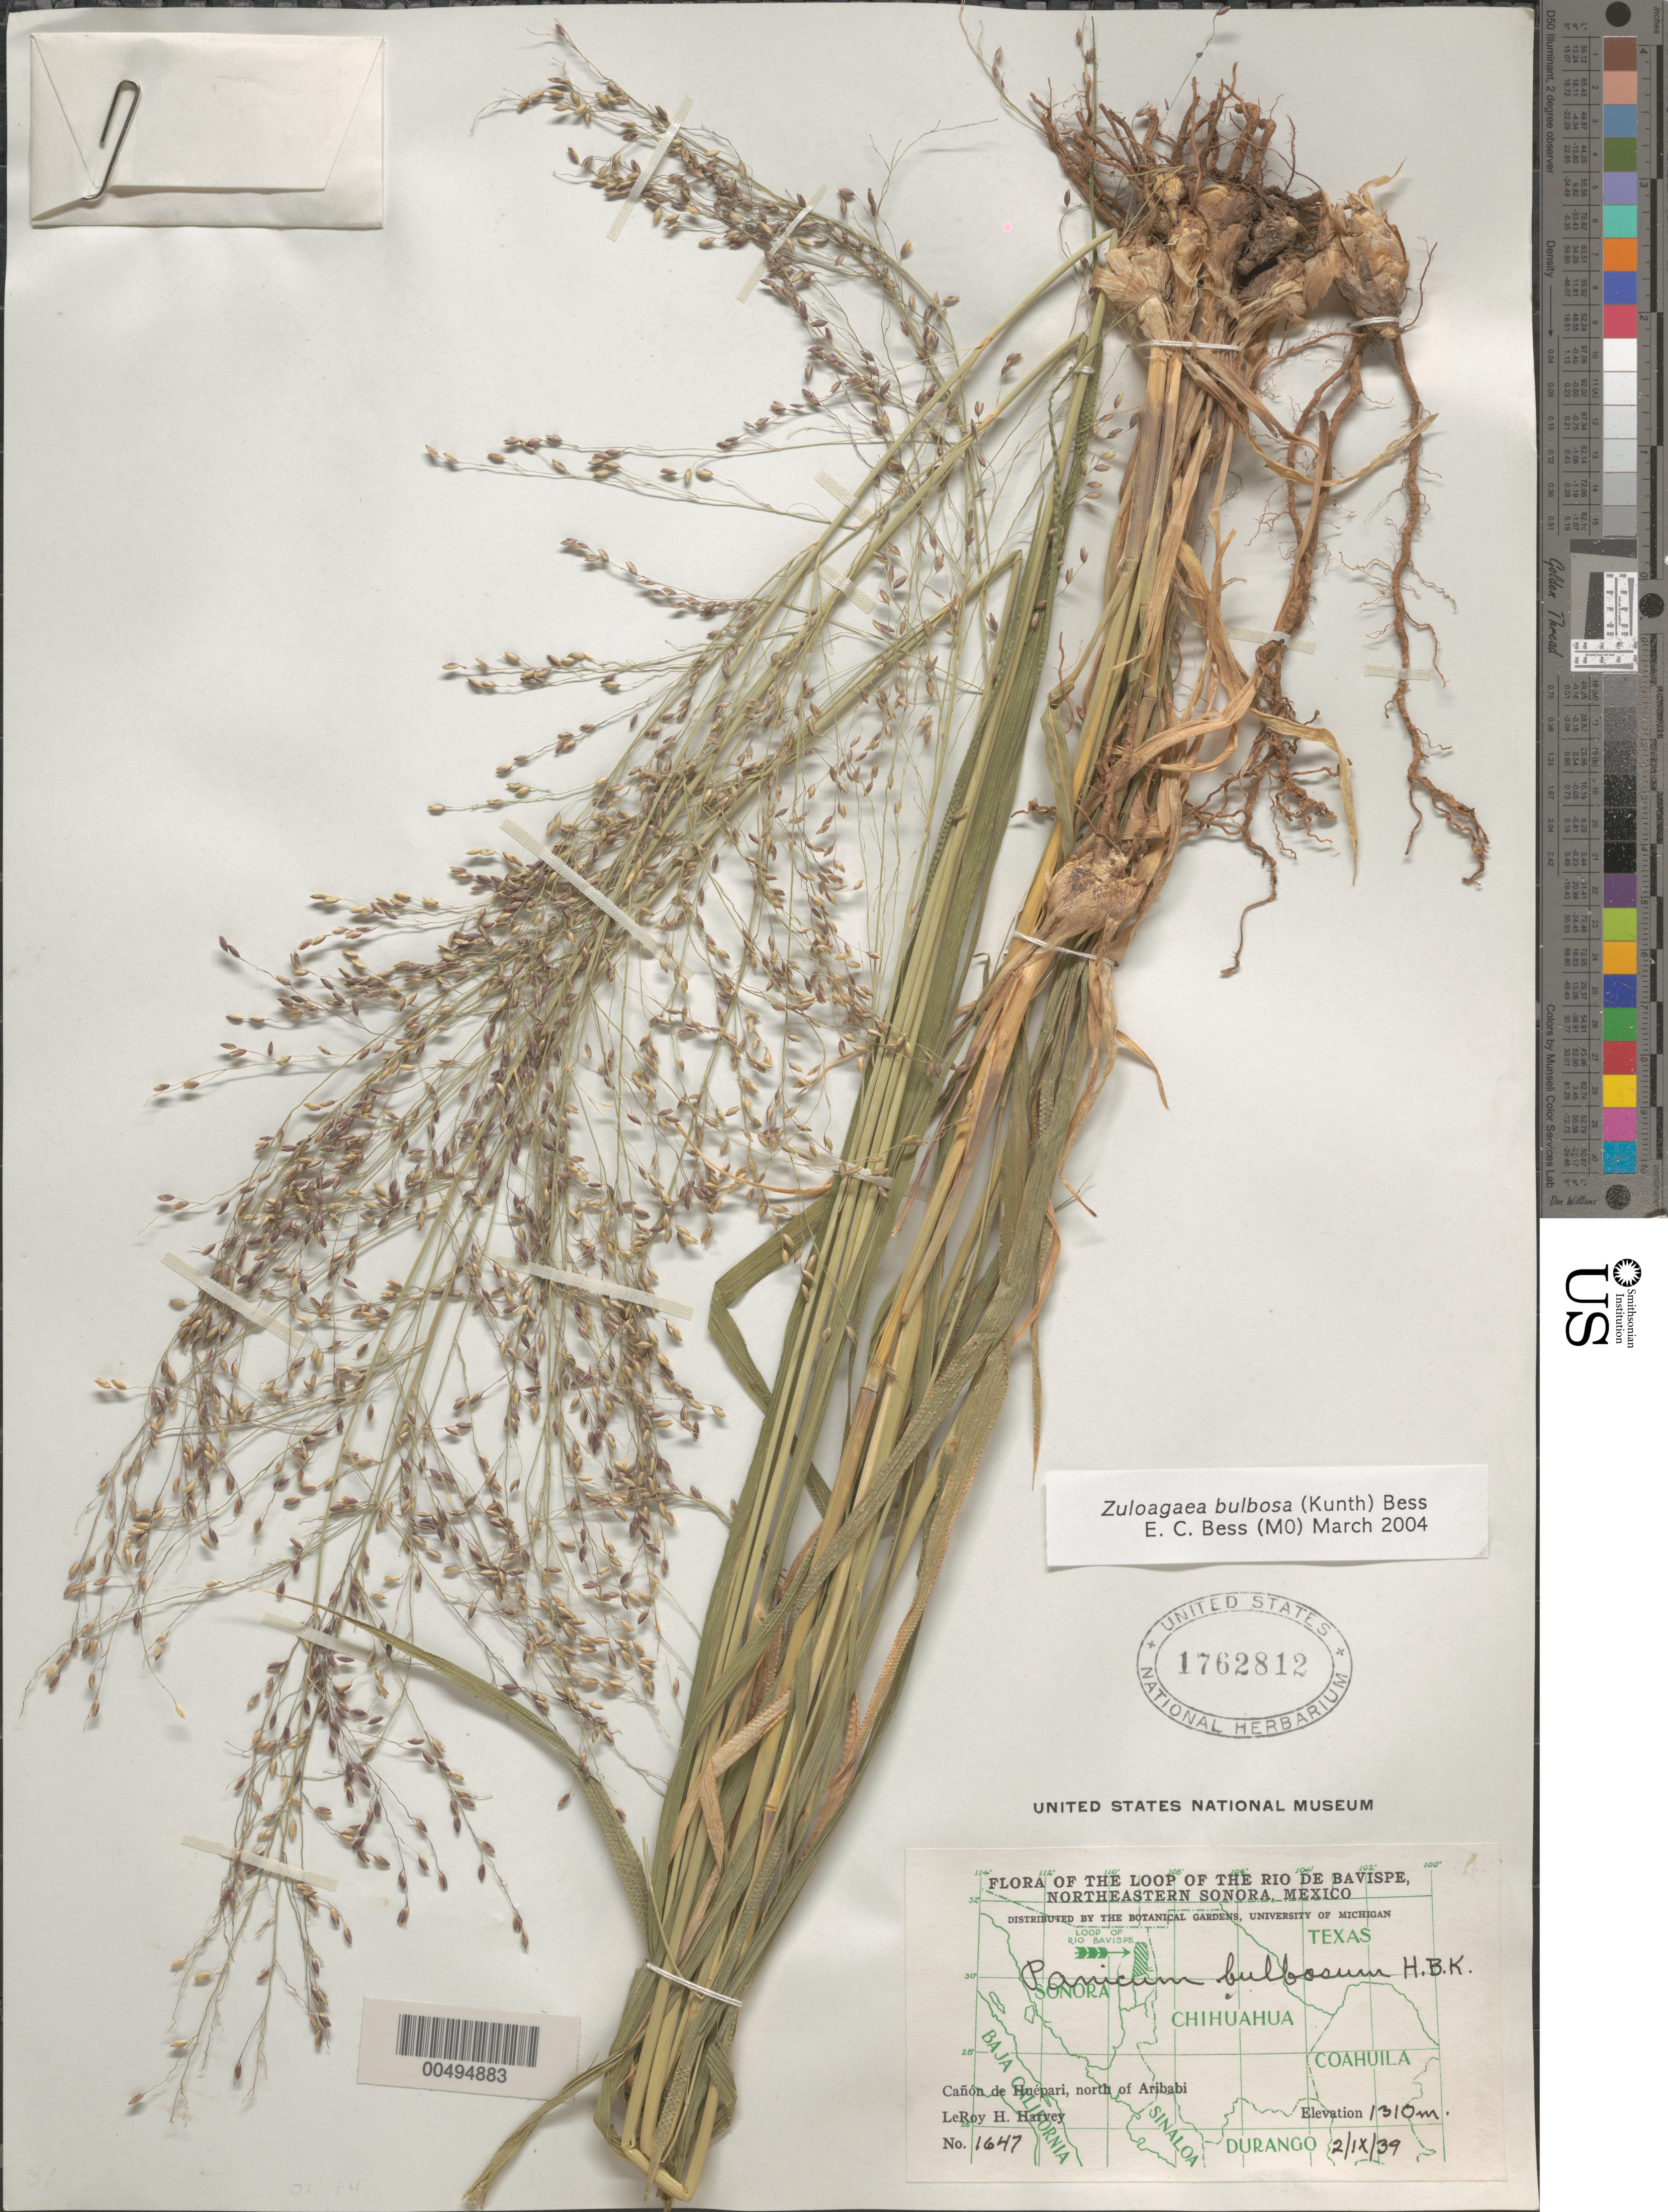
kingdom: Plantae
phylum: Tracheophyta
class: Liliopsida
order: Poales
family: Poaceae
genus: Panicum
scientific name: Panicum bulbosum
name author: Kunth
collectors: L. H. Harvey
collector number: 1647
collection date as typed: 2 Sep 1939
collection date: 1939-09-02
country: Mexico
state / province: Sonora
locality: Loop of the Rio de Bavispe, NE Sonora, Ca¤¢n de Hu‚pari, N of Aribabi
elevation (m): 1310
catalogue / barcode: US 1762812